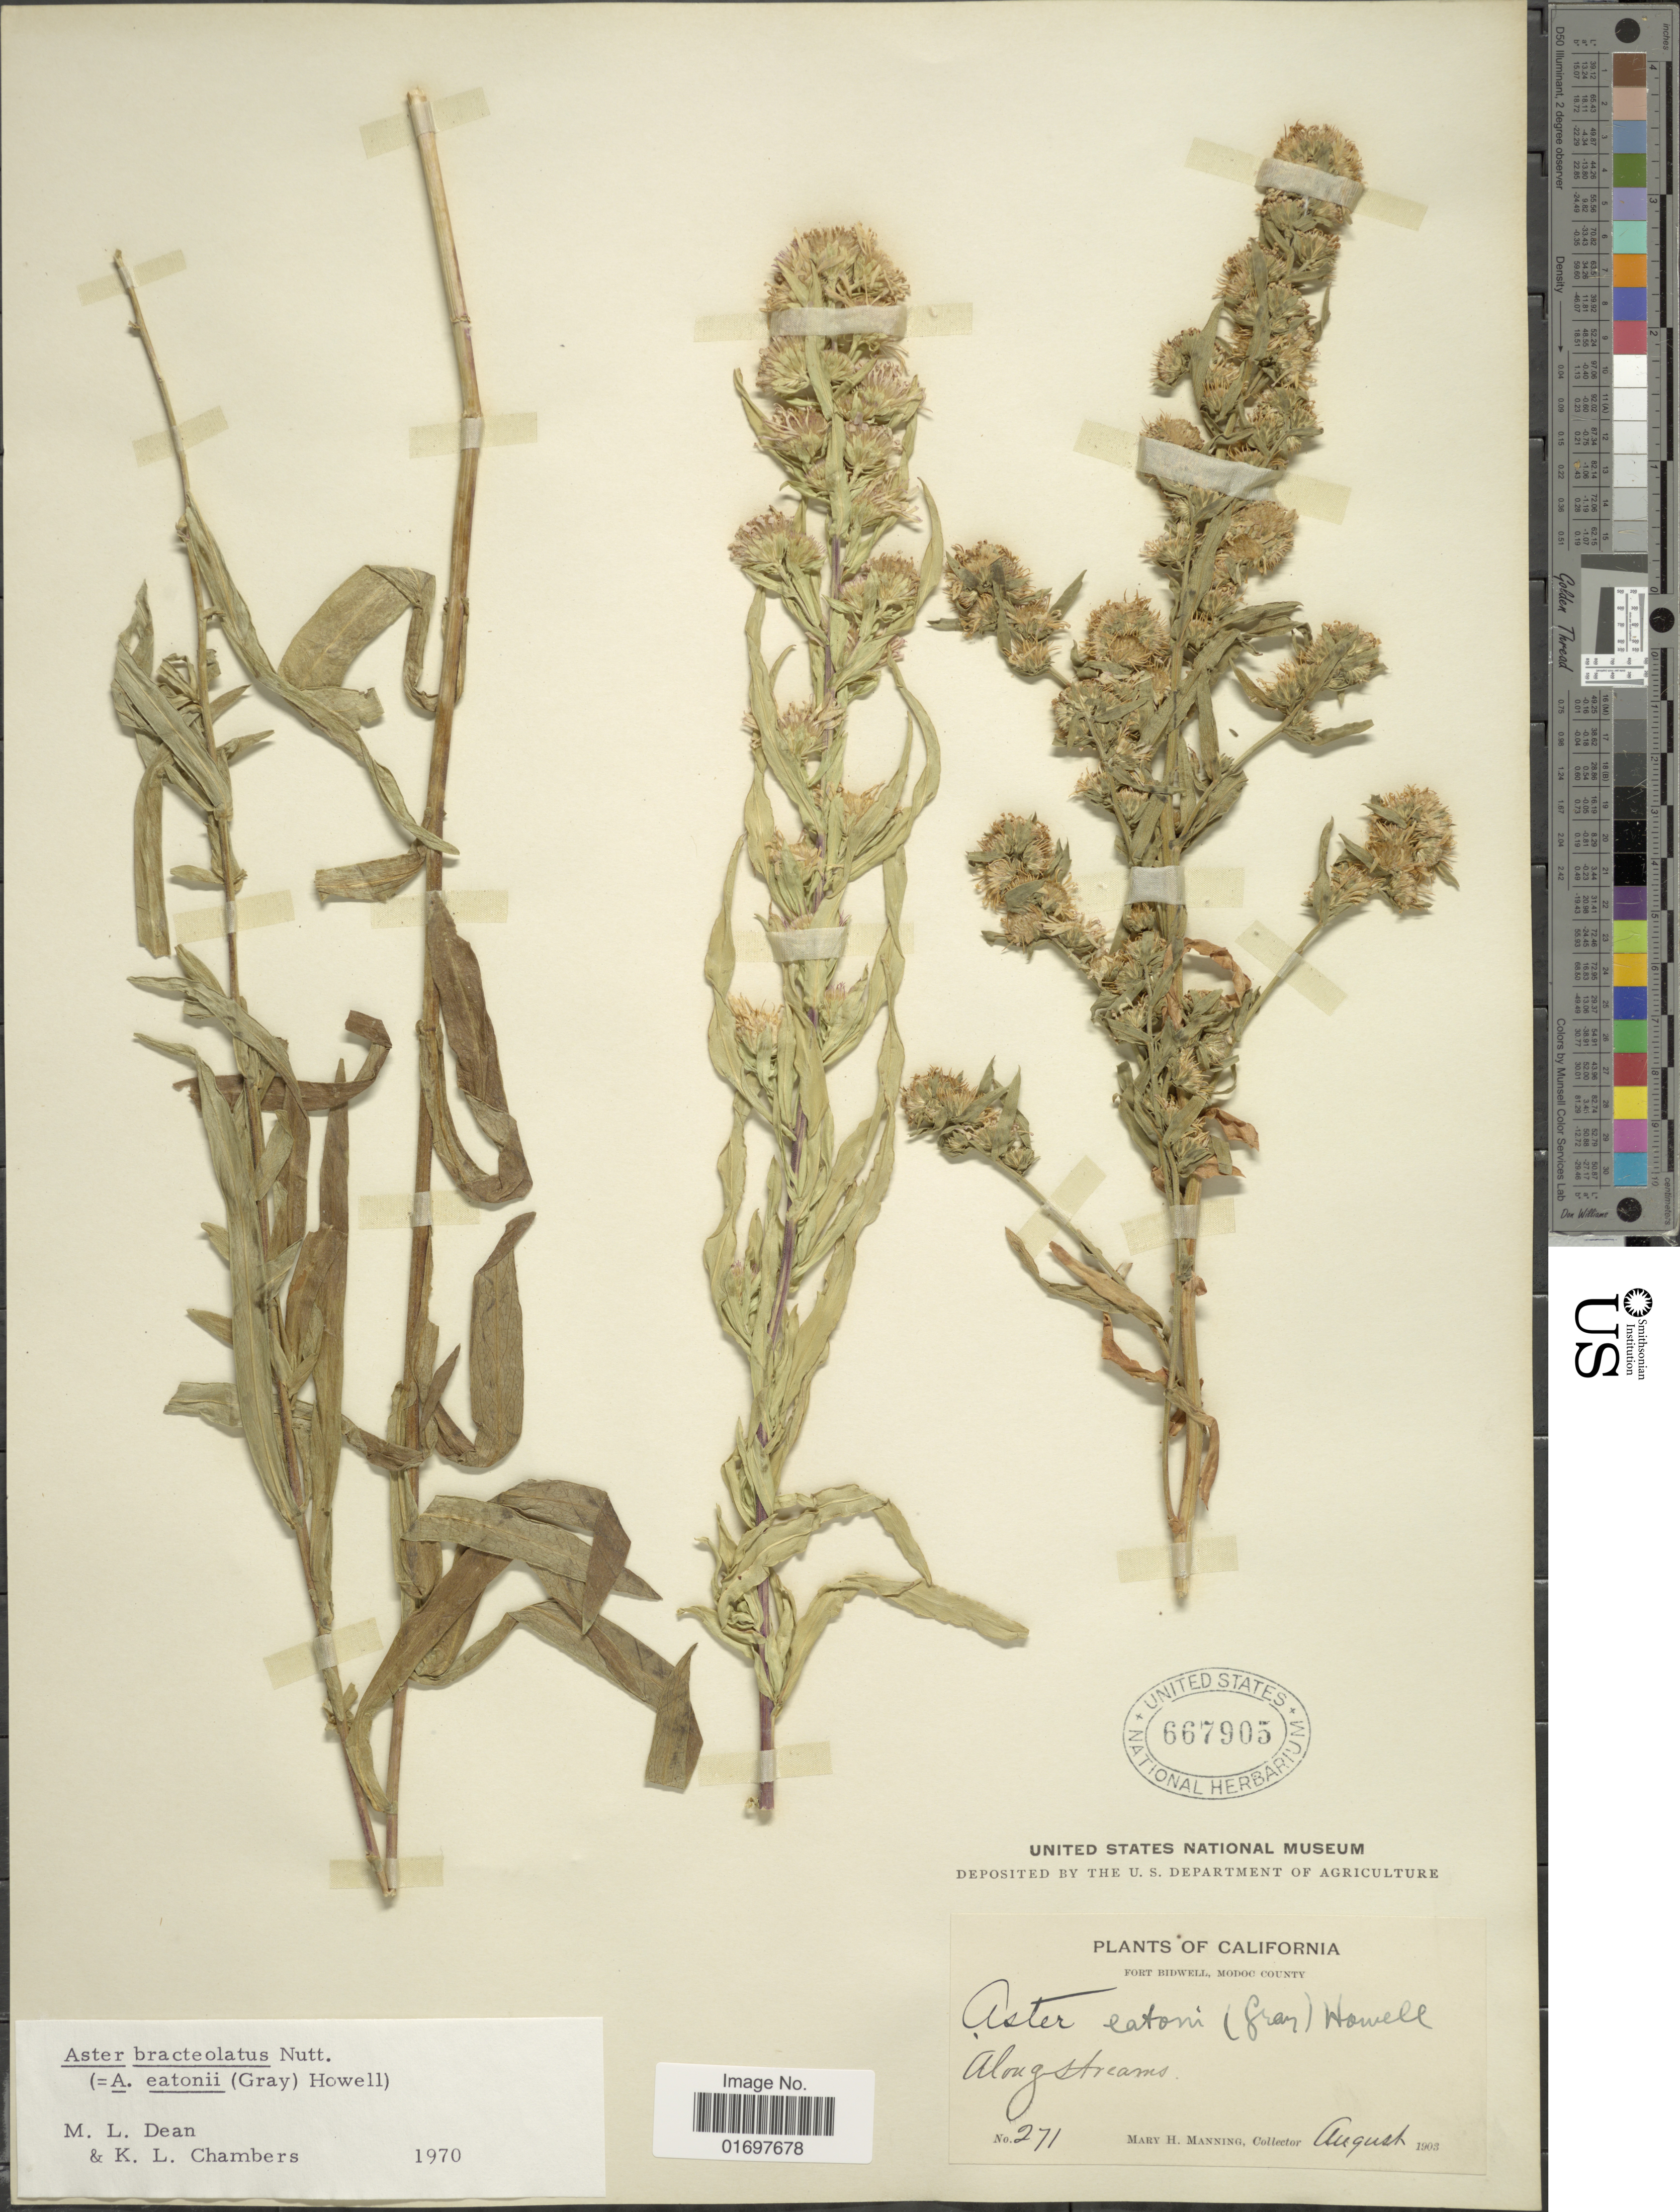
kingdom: Plantae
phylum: Tracheophyta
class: Magnoliopsida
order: Asterales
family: Asteraceae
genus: Symphyotrichum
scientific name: Symphyotrichum bracteolatum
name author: (Nutt.) G.L. Nesom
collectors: M. Manning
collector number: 271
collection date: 1903-08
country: United States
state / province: California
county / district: Modoc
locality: Fort Bidwell. Modoc County. Along streams.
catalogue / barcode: US 667905